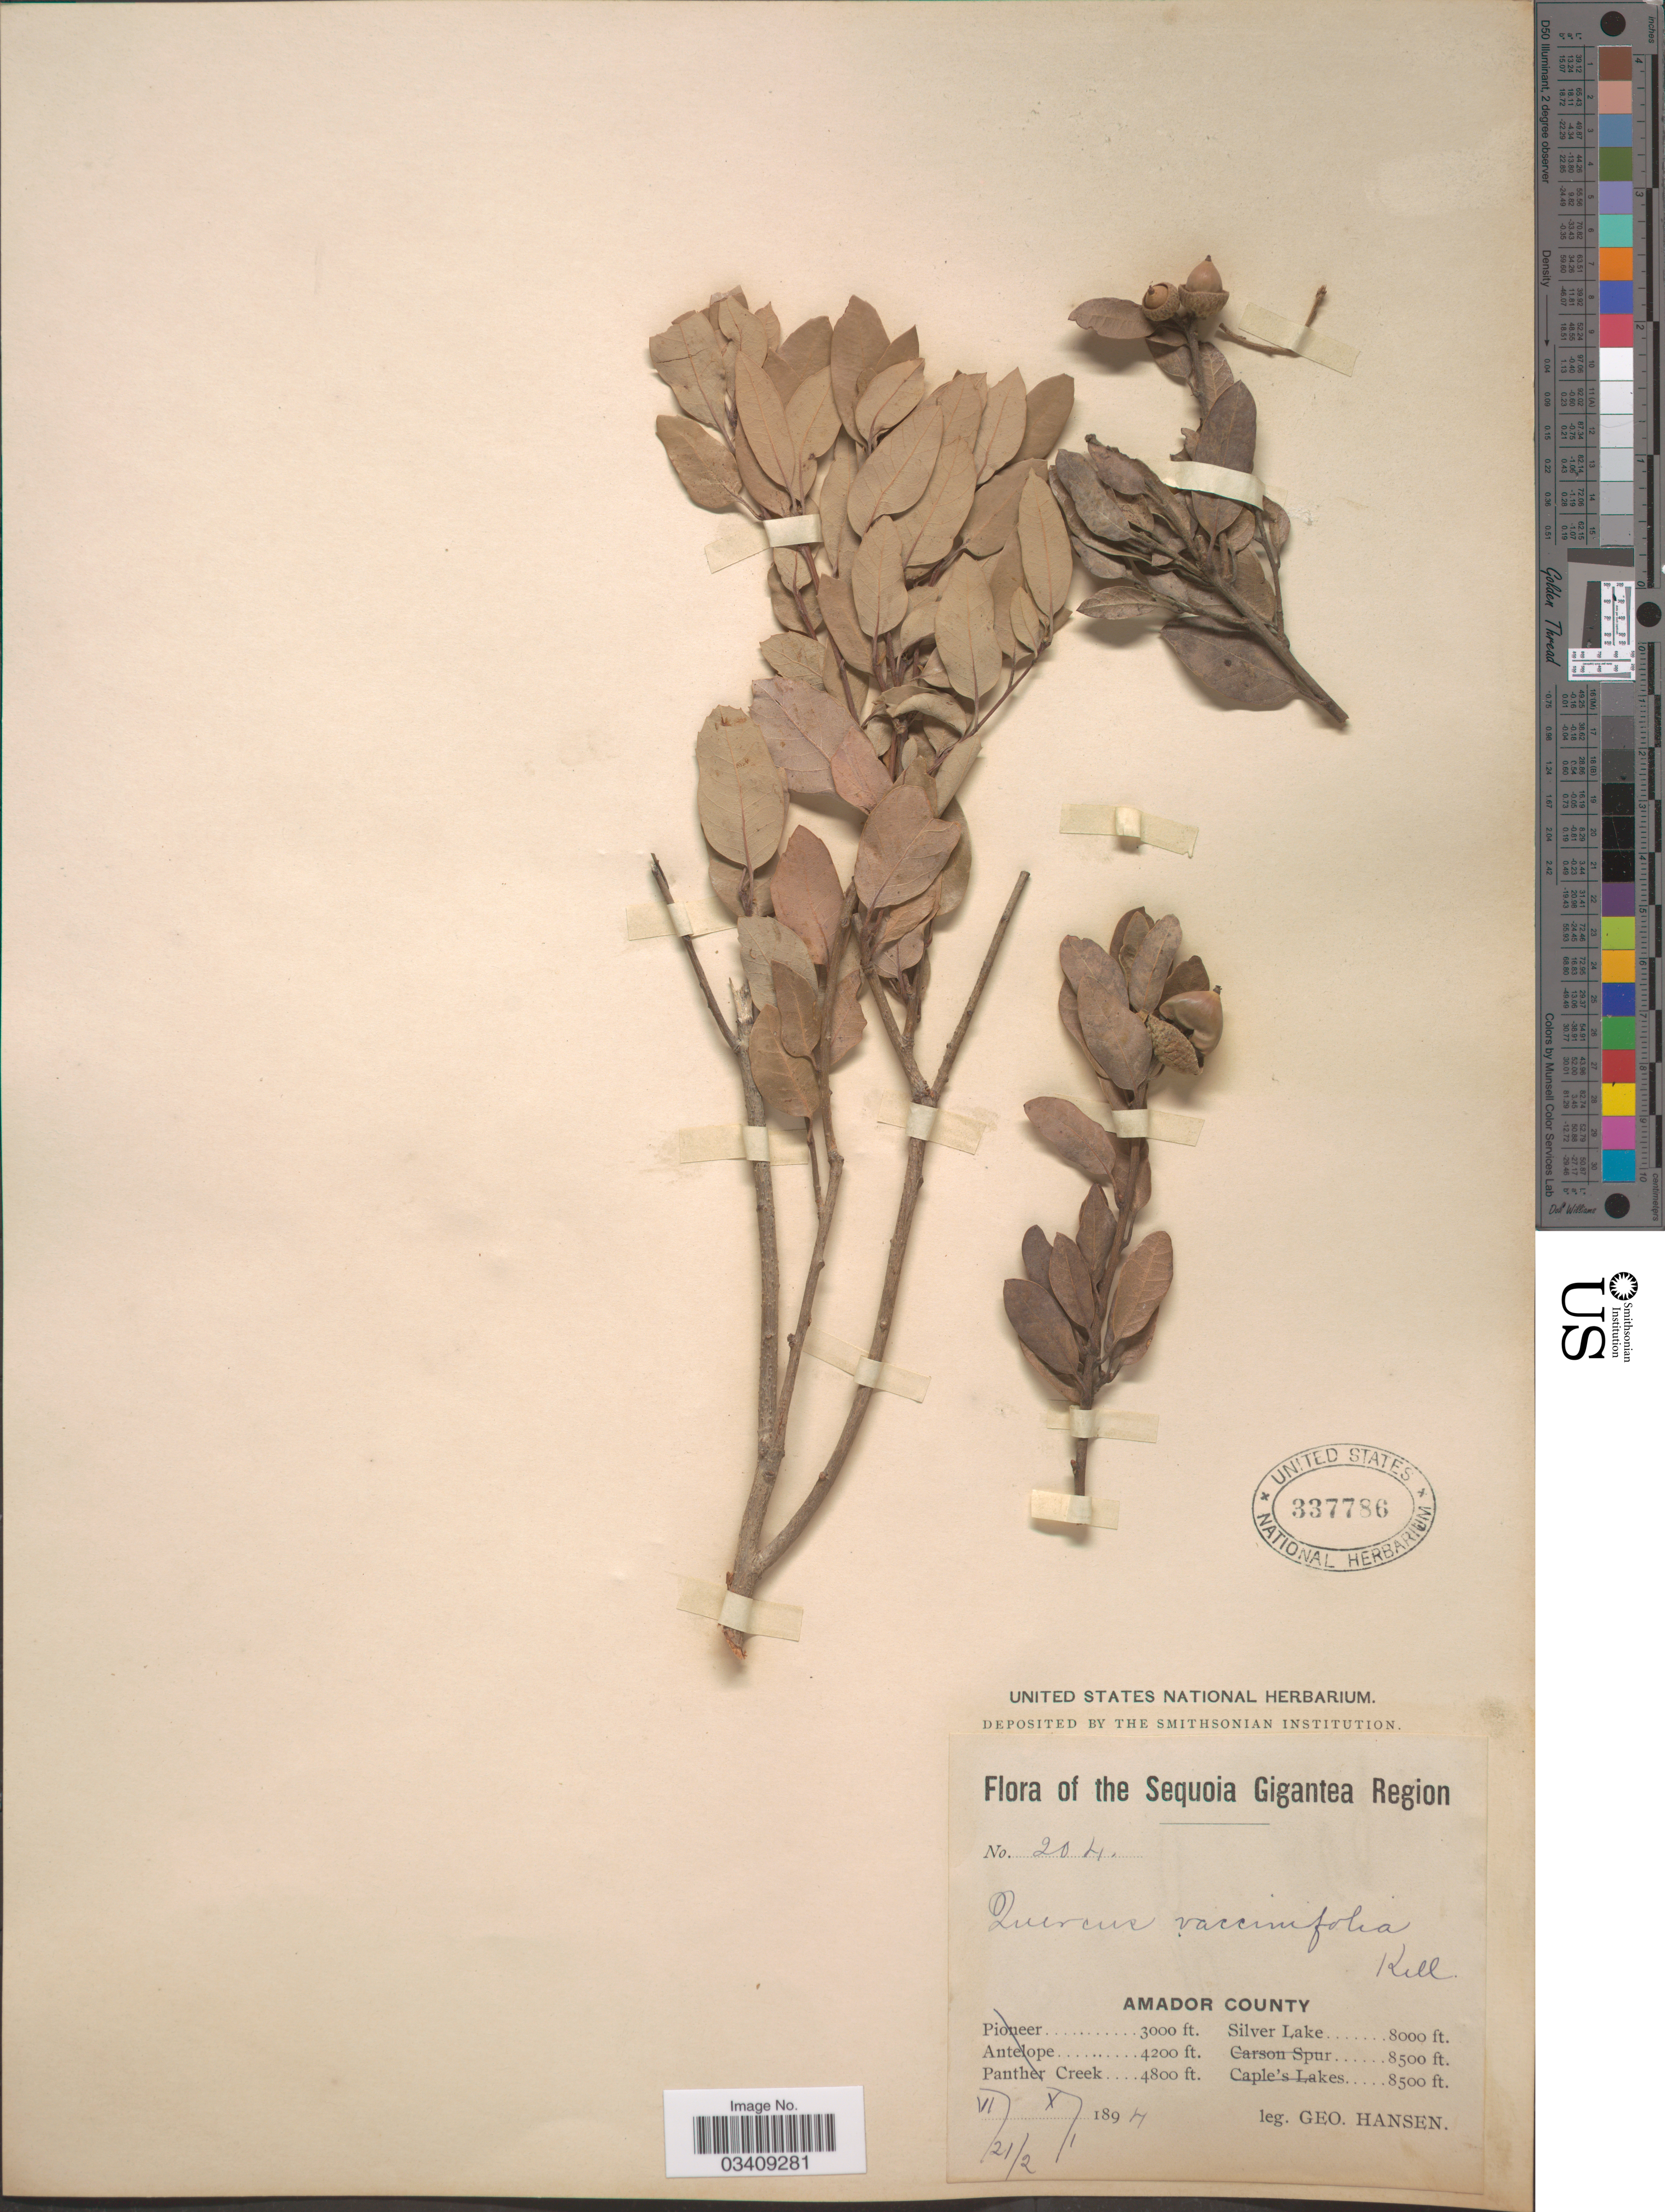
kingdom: Plantae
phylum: Tracheophyta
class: Magnoliopsida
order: Fagales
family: Fagaceae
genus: Quercus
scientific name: Quercus aaata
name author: C.H. Müll.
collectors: G. Hansen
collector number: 204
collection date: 1894-06-02/1894-10-01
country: United States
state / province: California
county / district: Amador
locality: The Sequoia Gigantea Region, Amador County. Silver Lake.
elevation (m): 2438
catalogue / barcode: US 337786